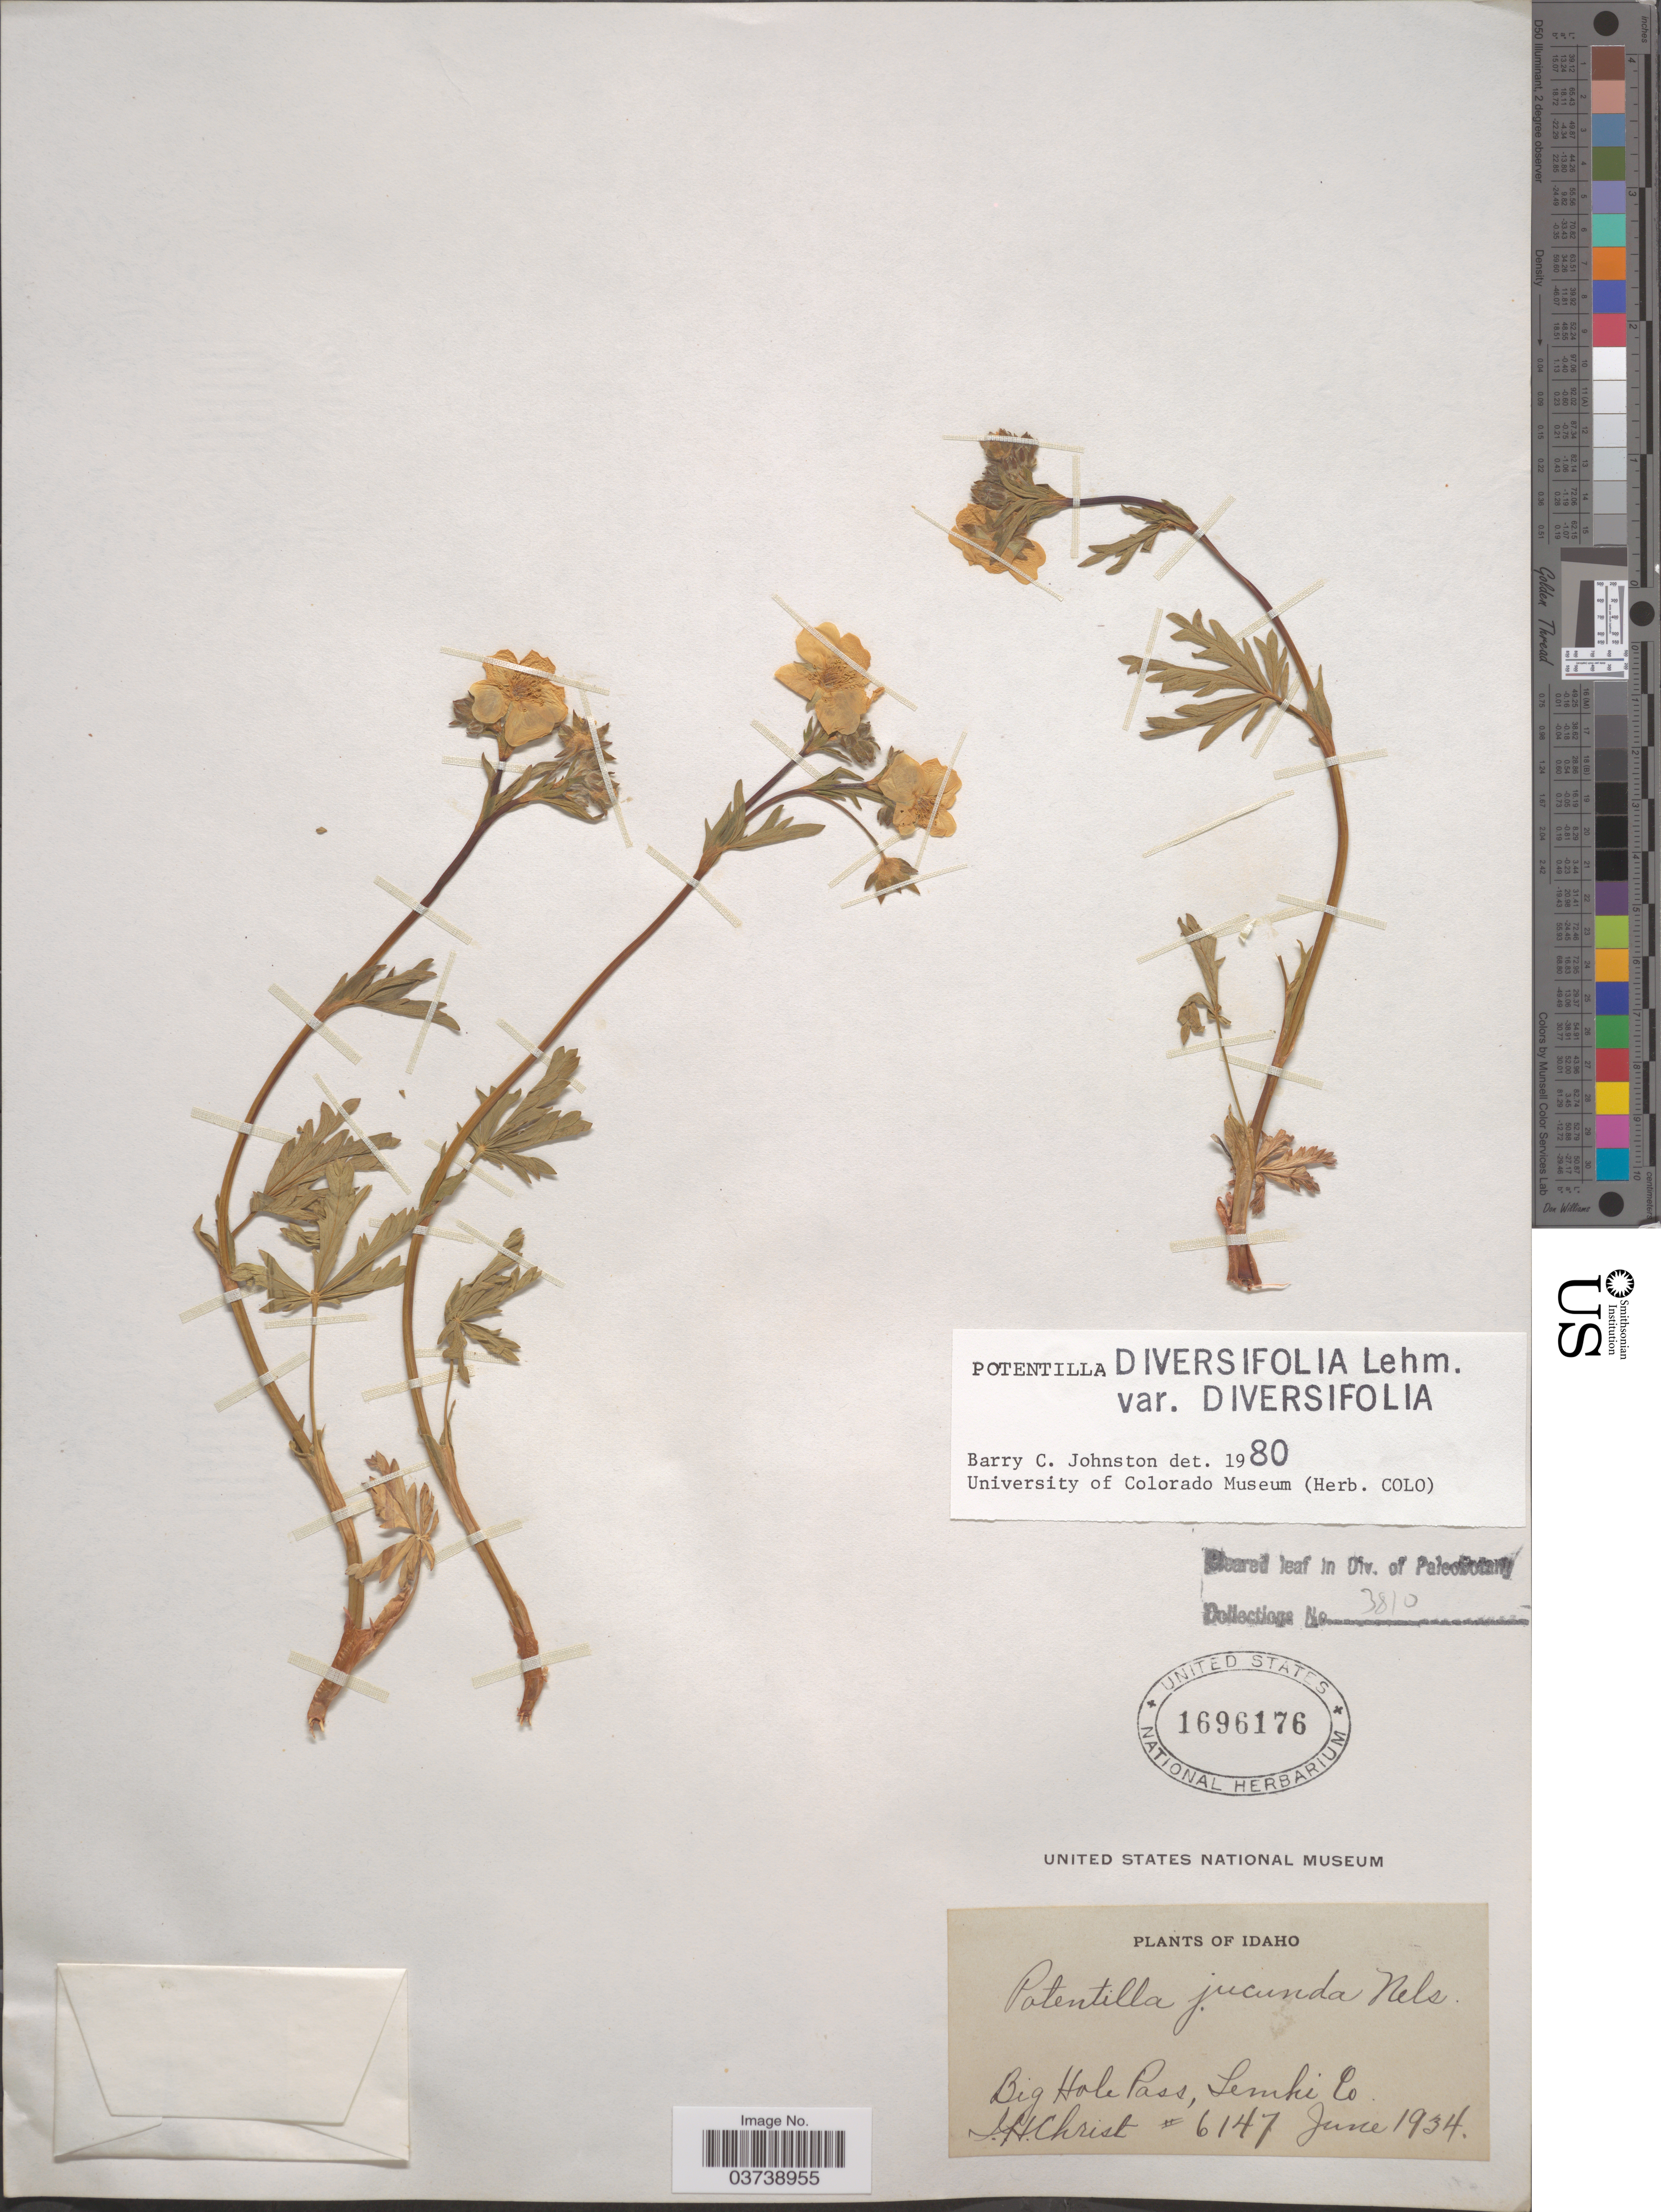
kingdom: Plantae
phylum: Tracheophyta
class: Magnoliopsida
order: Rosales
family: Rosaceae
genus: Potentilla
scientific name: Potentilla diversifolia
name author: Lehm.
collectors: J. H. Christ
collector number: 6147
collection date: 1934-06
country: United States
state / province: Idaho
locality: Big Hole Pass, Lemki Co.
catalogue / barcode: US 1696176